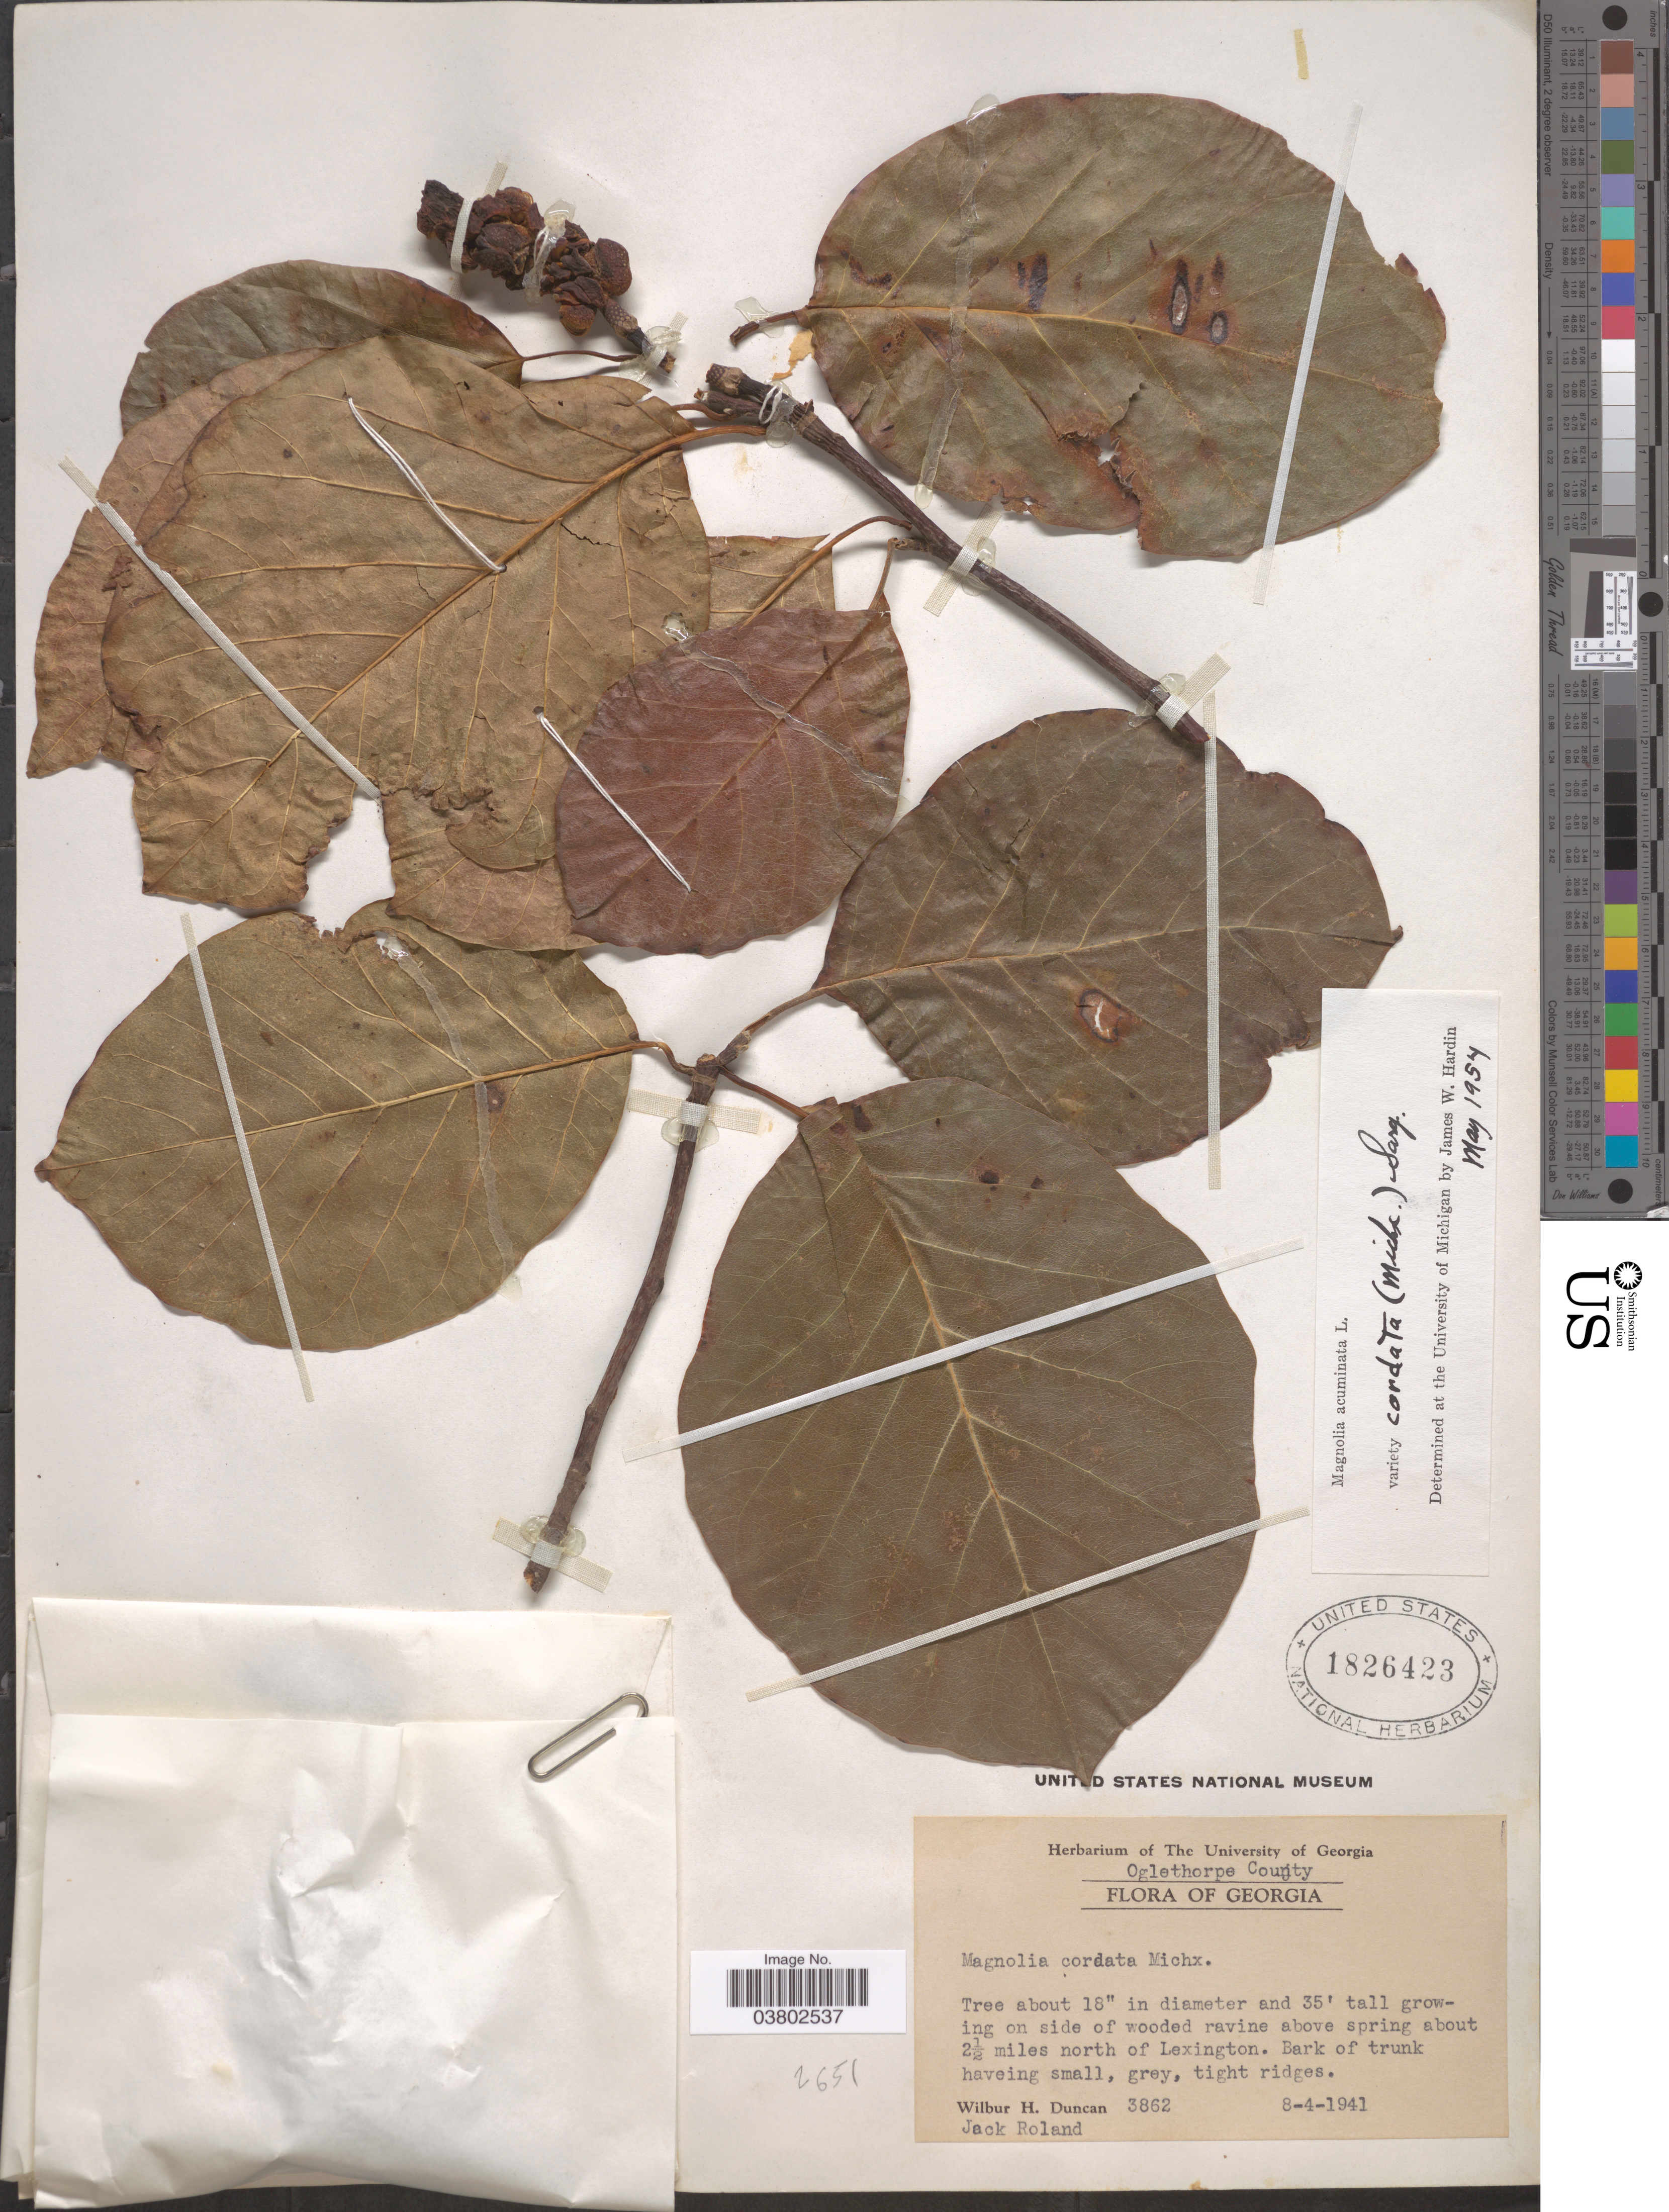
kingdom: Plantae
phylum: Tracheophyta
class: Magnoliopsida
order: Magnoliales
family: Magnoliaceae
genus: Magnolia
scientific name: Magnolia cordata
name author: Michx.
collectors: W. H. Duncan & J. Roland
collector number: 3862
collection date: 1941-08-04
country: United States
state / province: Georgia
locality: Oglethorpe County. About 2½ miles north of Lexington.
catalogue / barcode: US 1826423